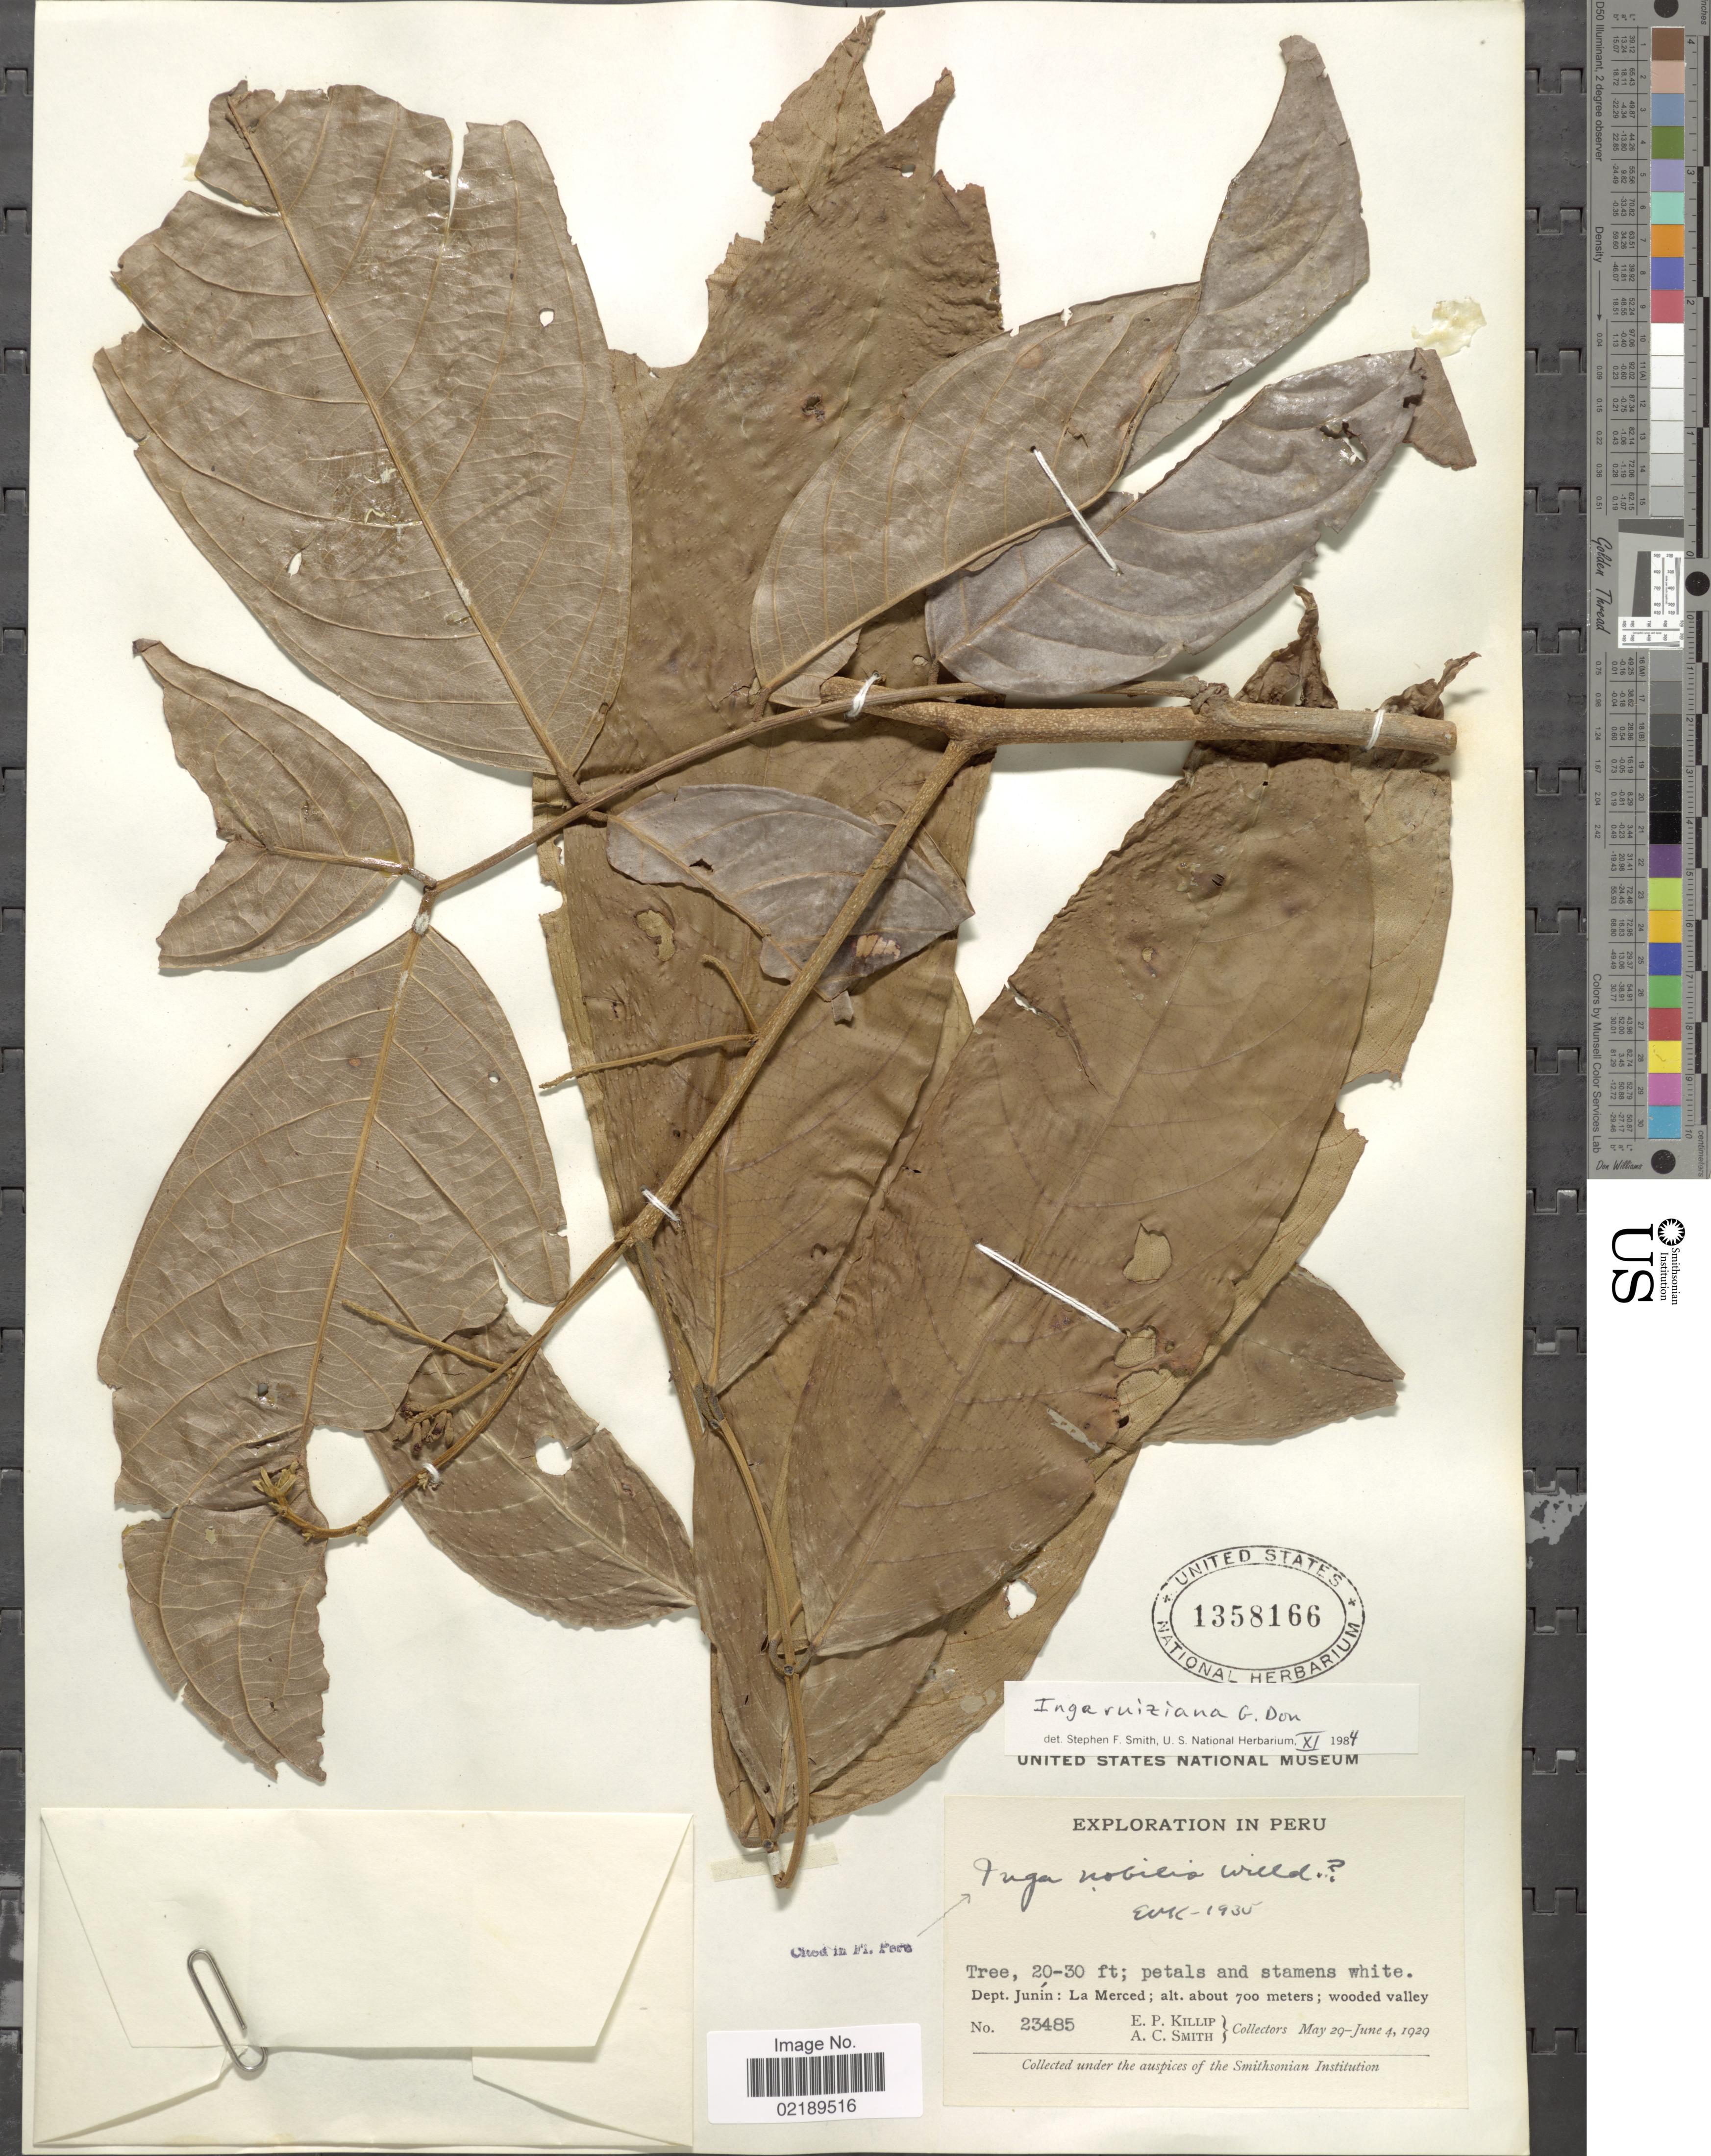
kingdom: Plantae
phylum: Tracheophyta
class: Magnoliopsida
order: Fabales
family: Fabaceae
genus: Inga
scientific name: Inga ruiziana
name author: G. Don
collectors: E. P. Killip & A. C. Smith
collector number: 23485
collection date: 1929-05-29/1929-06-04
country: Peru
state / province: Junín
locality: La Merced, wooded valley.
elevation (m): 700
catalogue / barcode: US 1358166